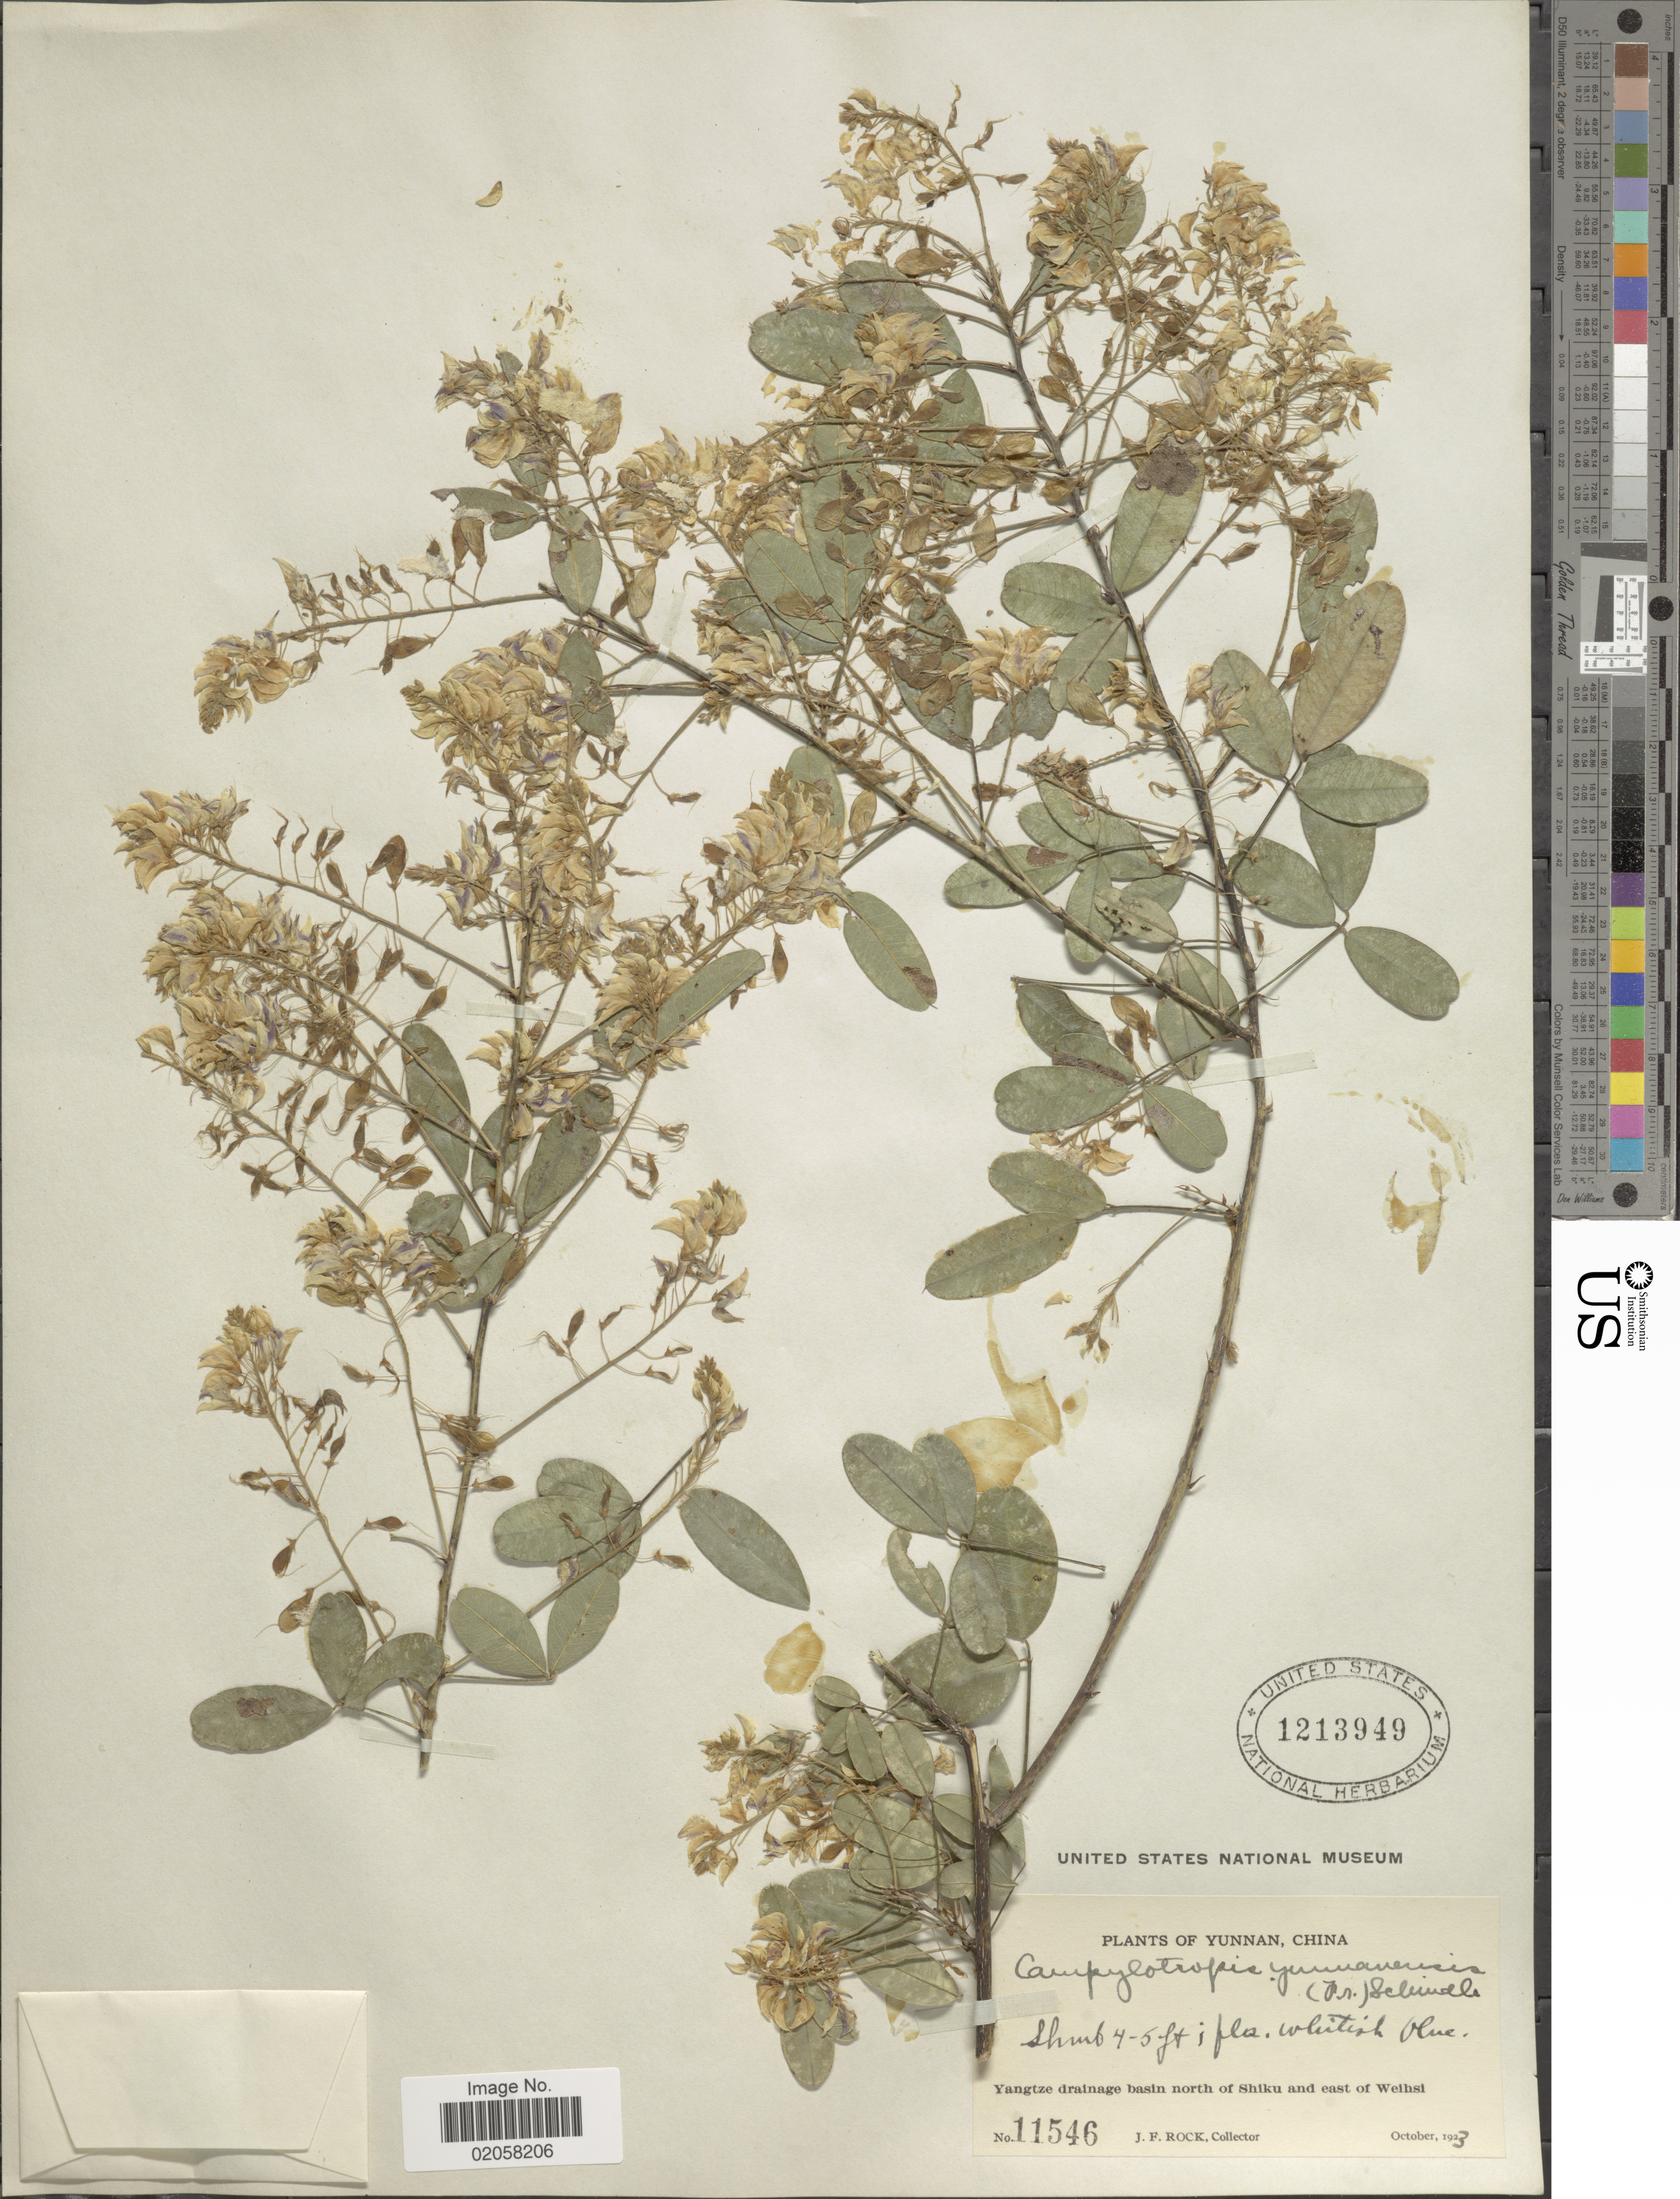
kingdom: Plantae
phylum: Tracheophyta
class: Magnoliopsida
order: Fabales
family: Fabaceae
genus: Campylotropis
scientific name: Campylotropis yunnanensis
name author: (Franch.) Schindl.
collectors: J. Rock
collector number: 11546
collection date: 1923-10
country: China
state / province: Yunnan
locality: Yangtze drainage basin north of Shiku and east of Weihsi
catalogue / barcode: US 1213949